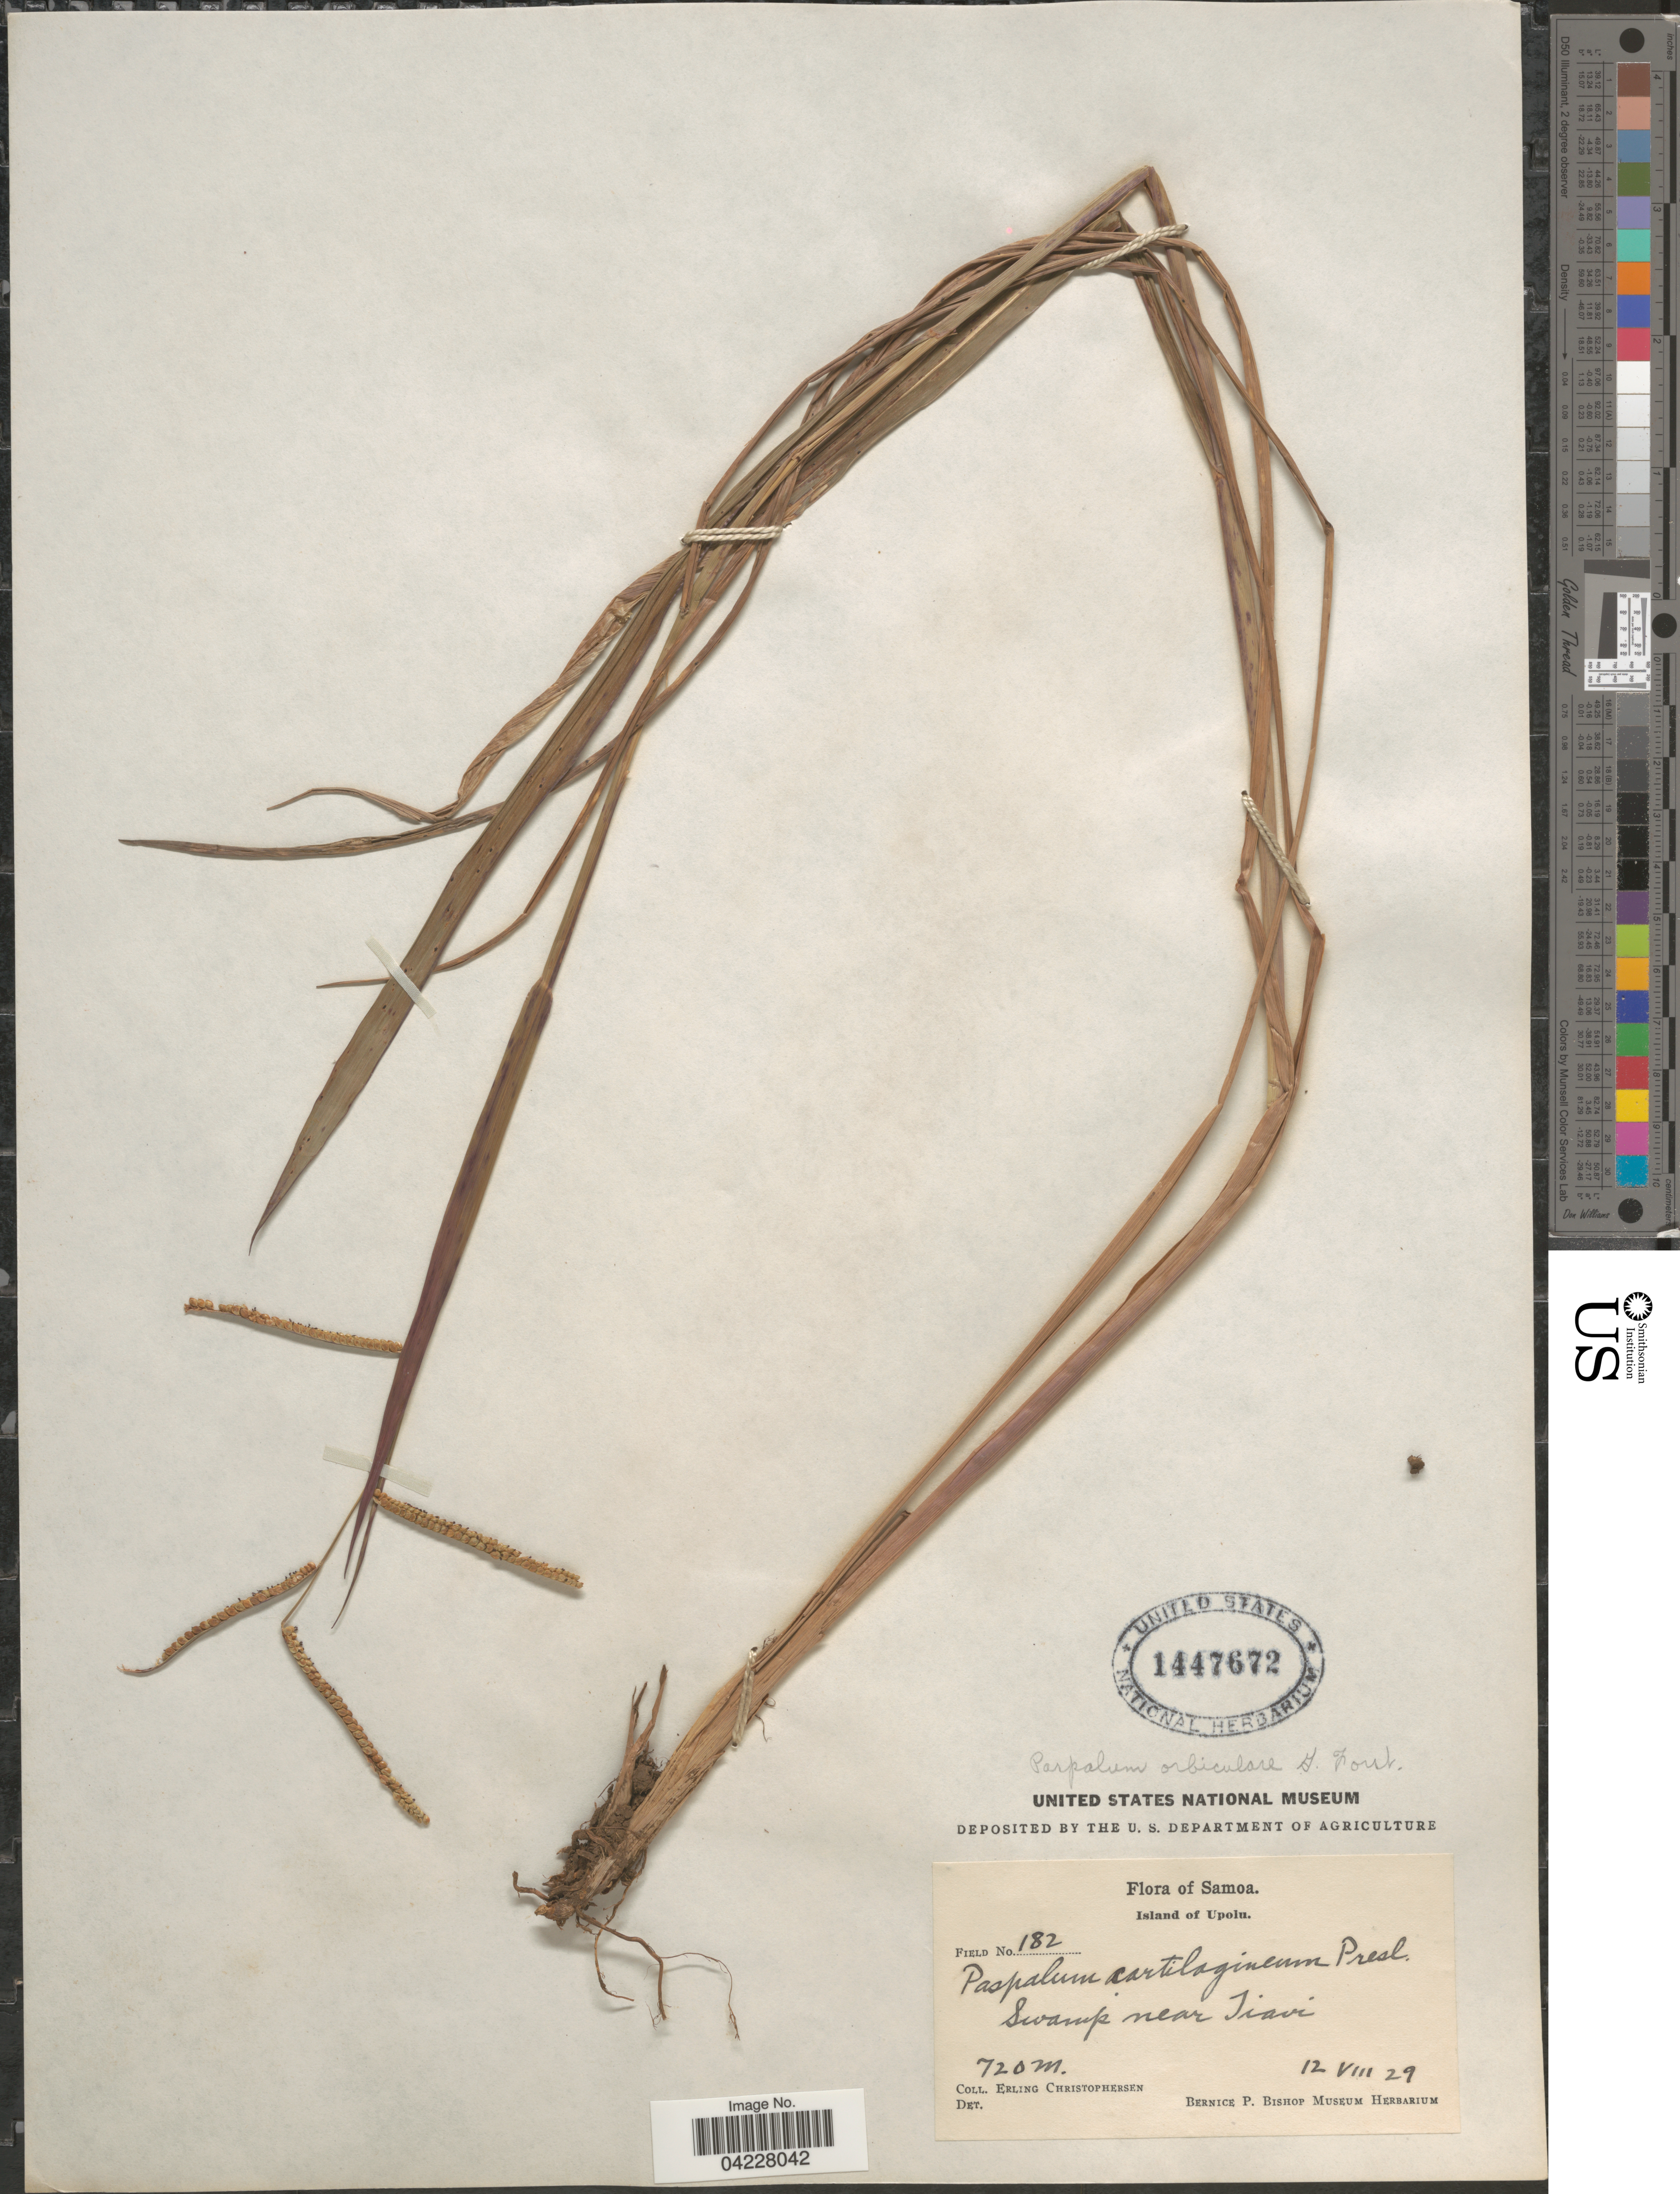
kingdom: Plantae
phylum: Tracheophyta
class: Liliopsida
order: Poales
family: Poaceae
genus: Paspalum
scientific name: Paspalum orbiculare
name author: G. Forst.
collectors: E. Christophersen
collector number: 182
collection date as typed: Transcribed d/m/y: 12/8/29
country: Samoa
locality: Samoa. Island of Upolu. Swamp near Tiavi.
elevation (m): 720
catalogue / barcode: US 1447672